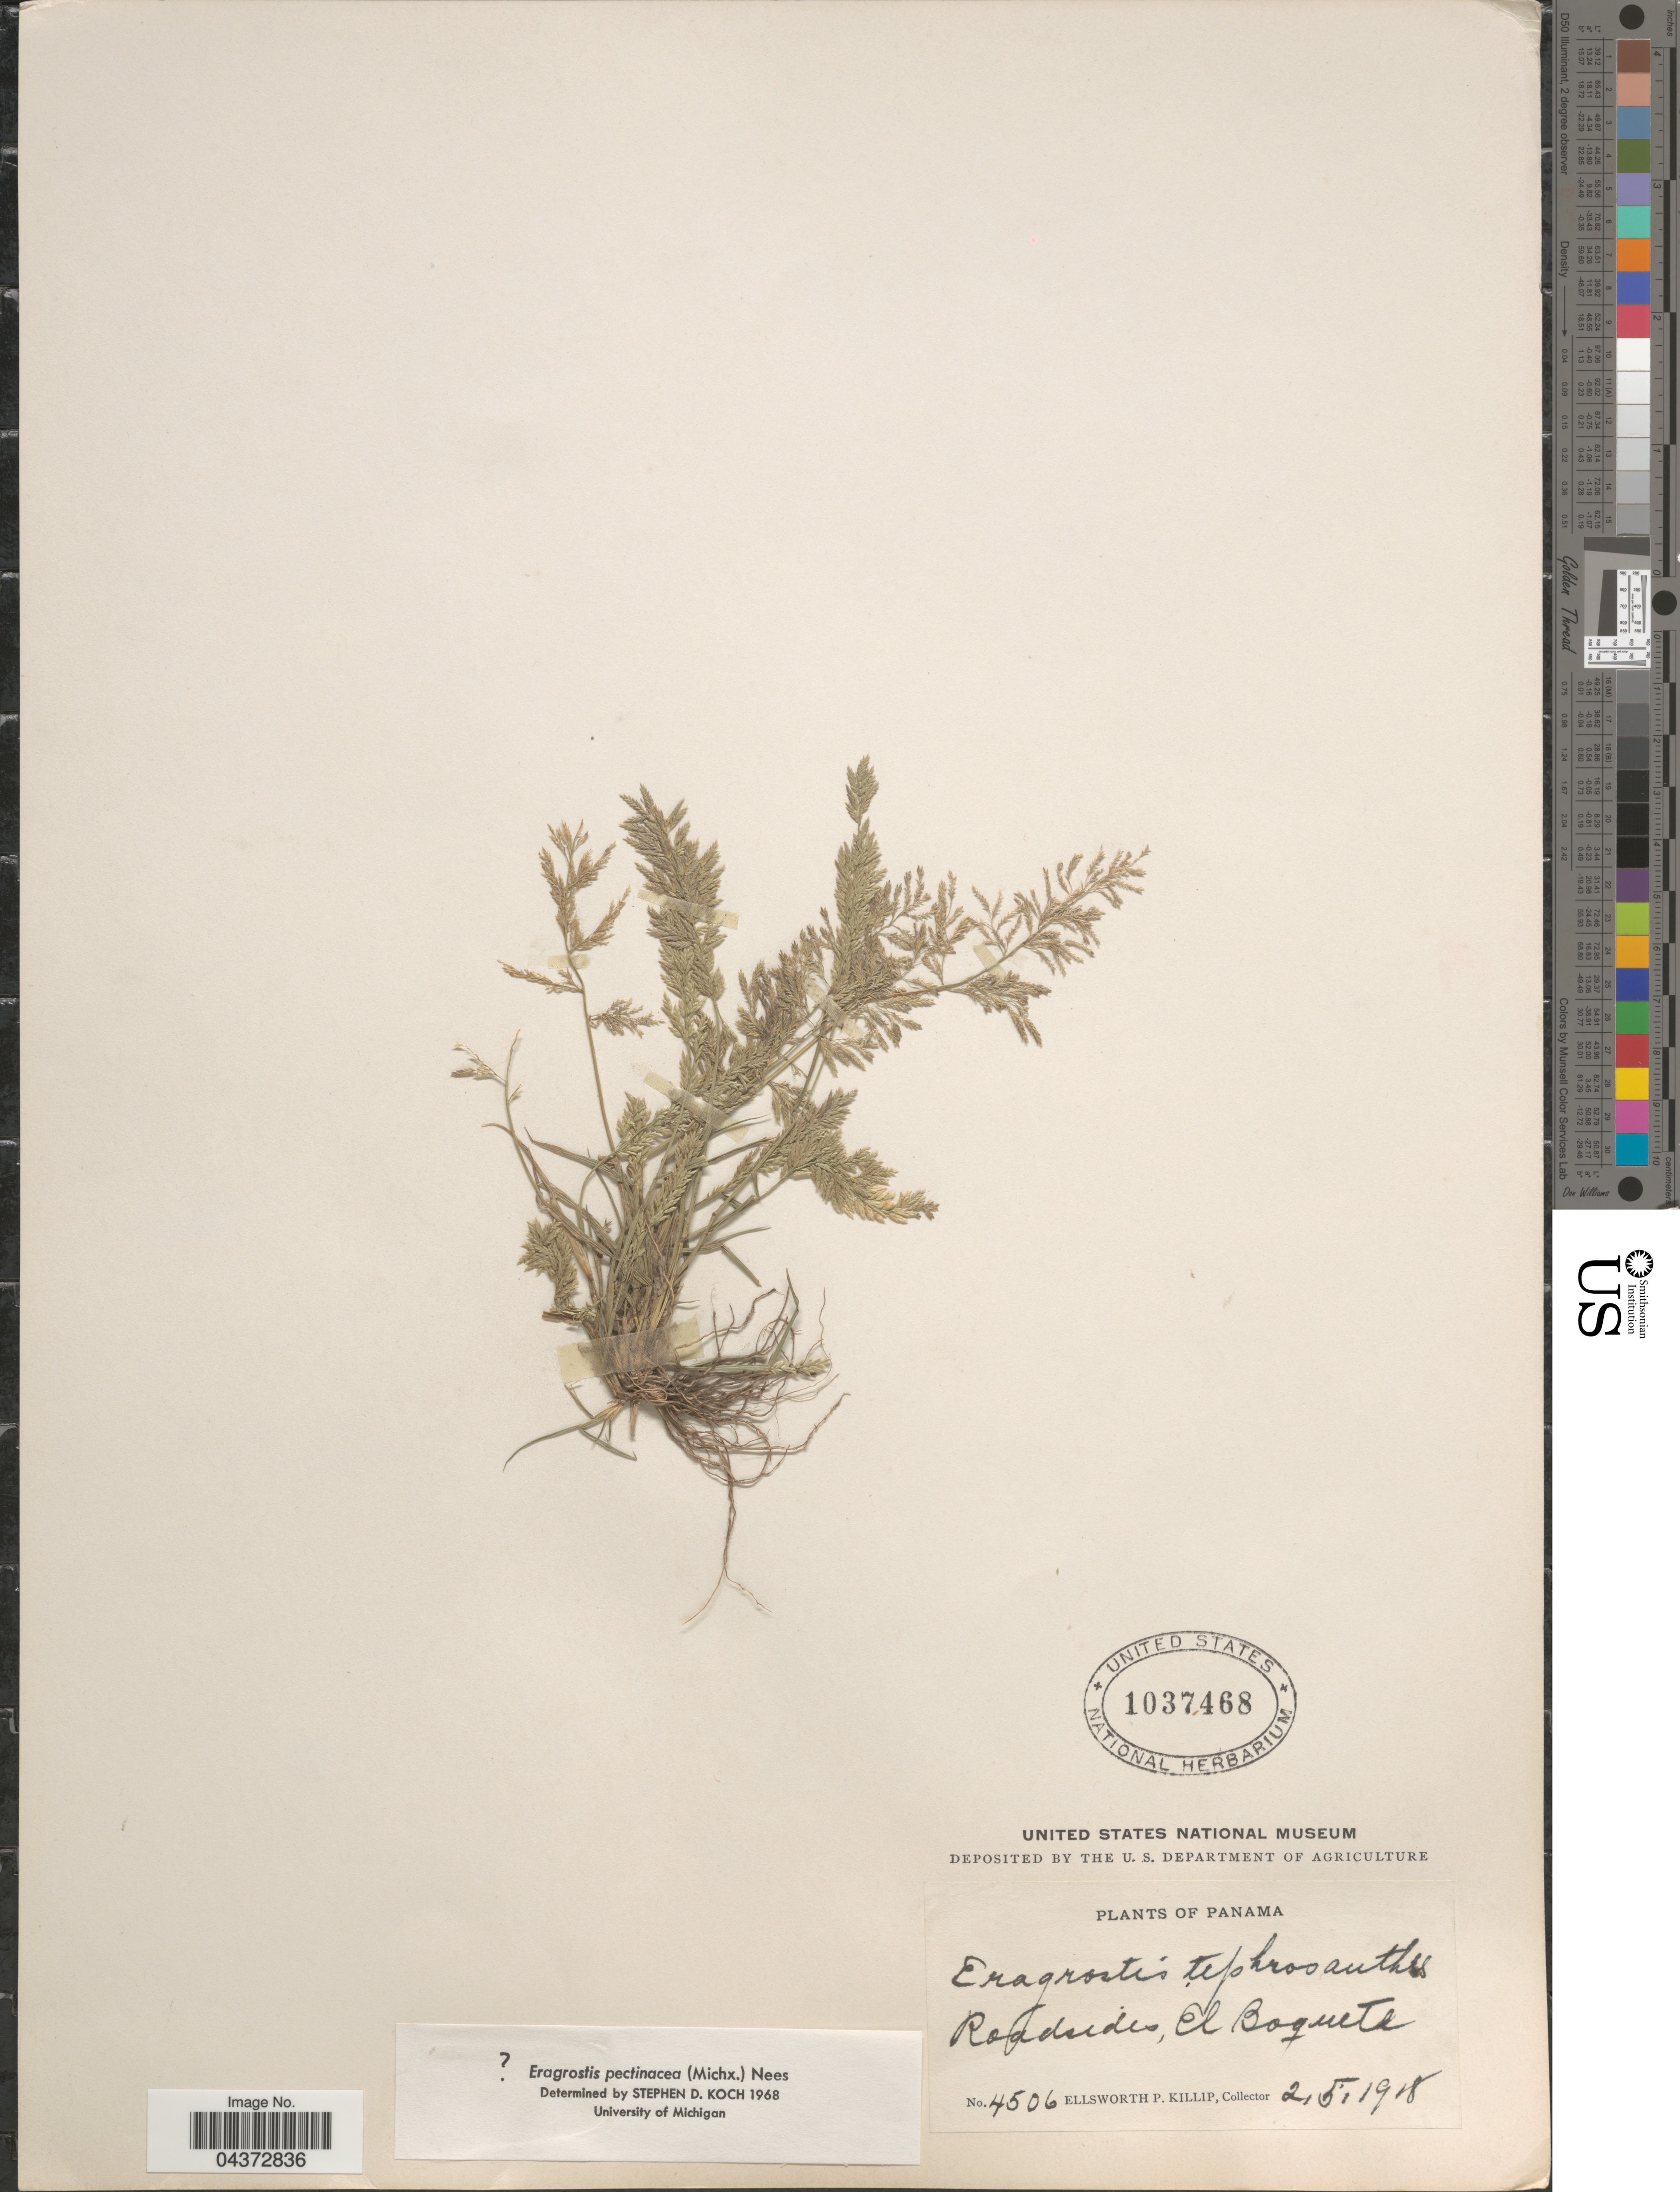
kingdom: Plantae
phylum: Tracheophyta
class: Liliopsida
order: Poales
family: Poaceae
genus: Eragrostis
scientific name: Eragrostis pectinacea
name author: (Michx.) Nees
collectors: E. P. Killip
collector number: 4506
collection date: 1908-05-02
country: Panama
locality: Roadsides, El Boquete.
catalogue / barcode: US 1037468